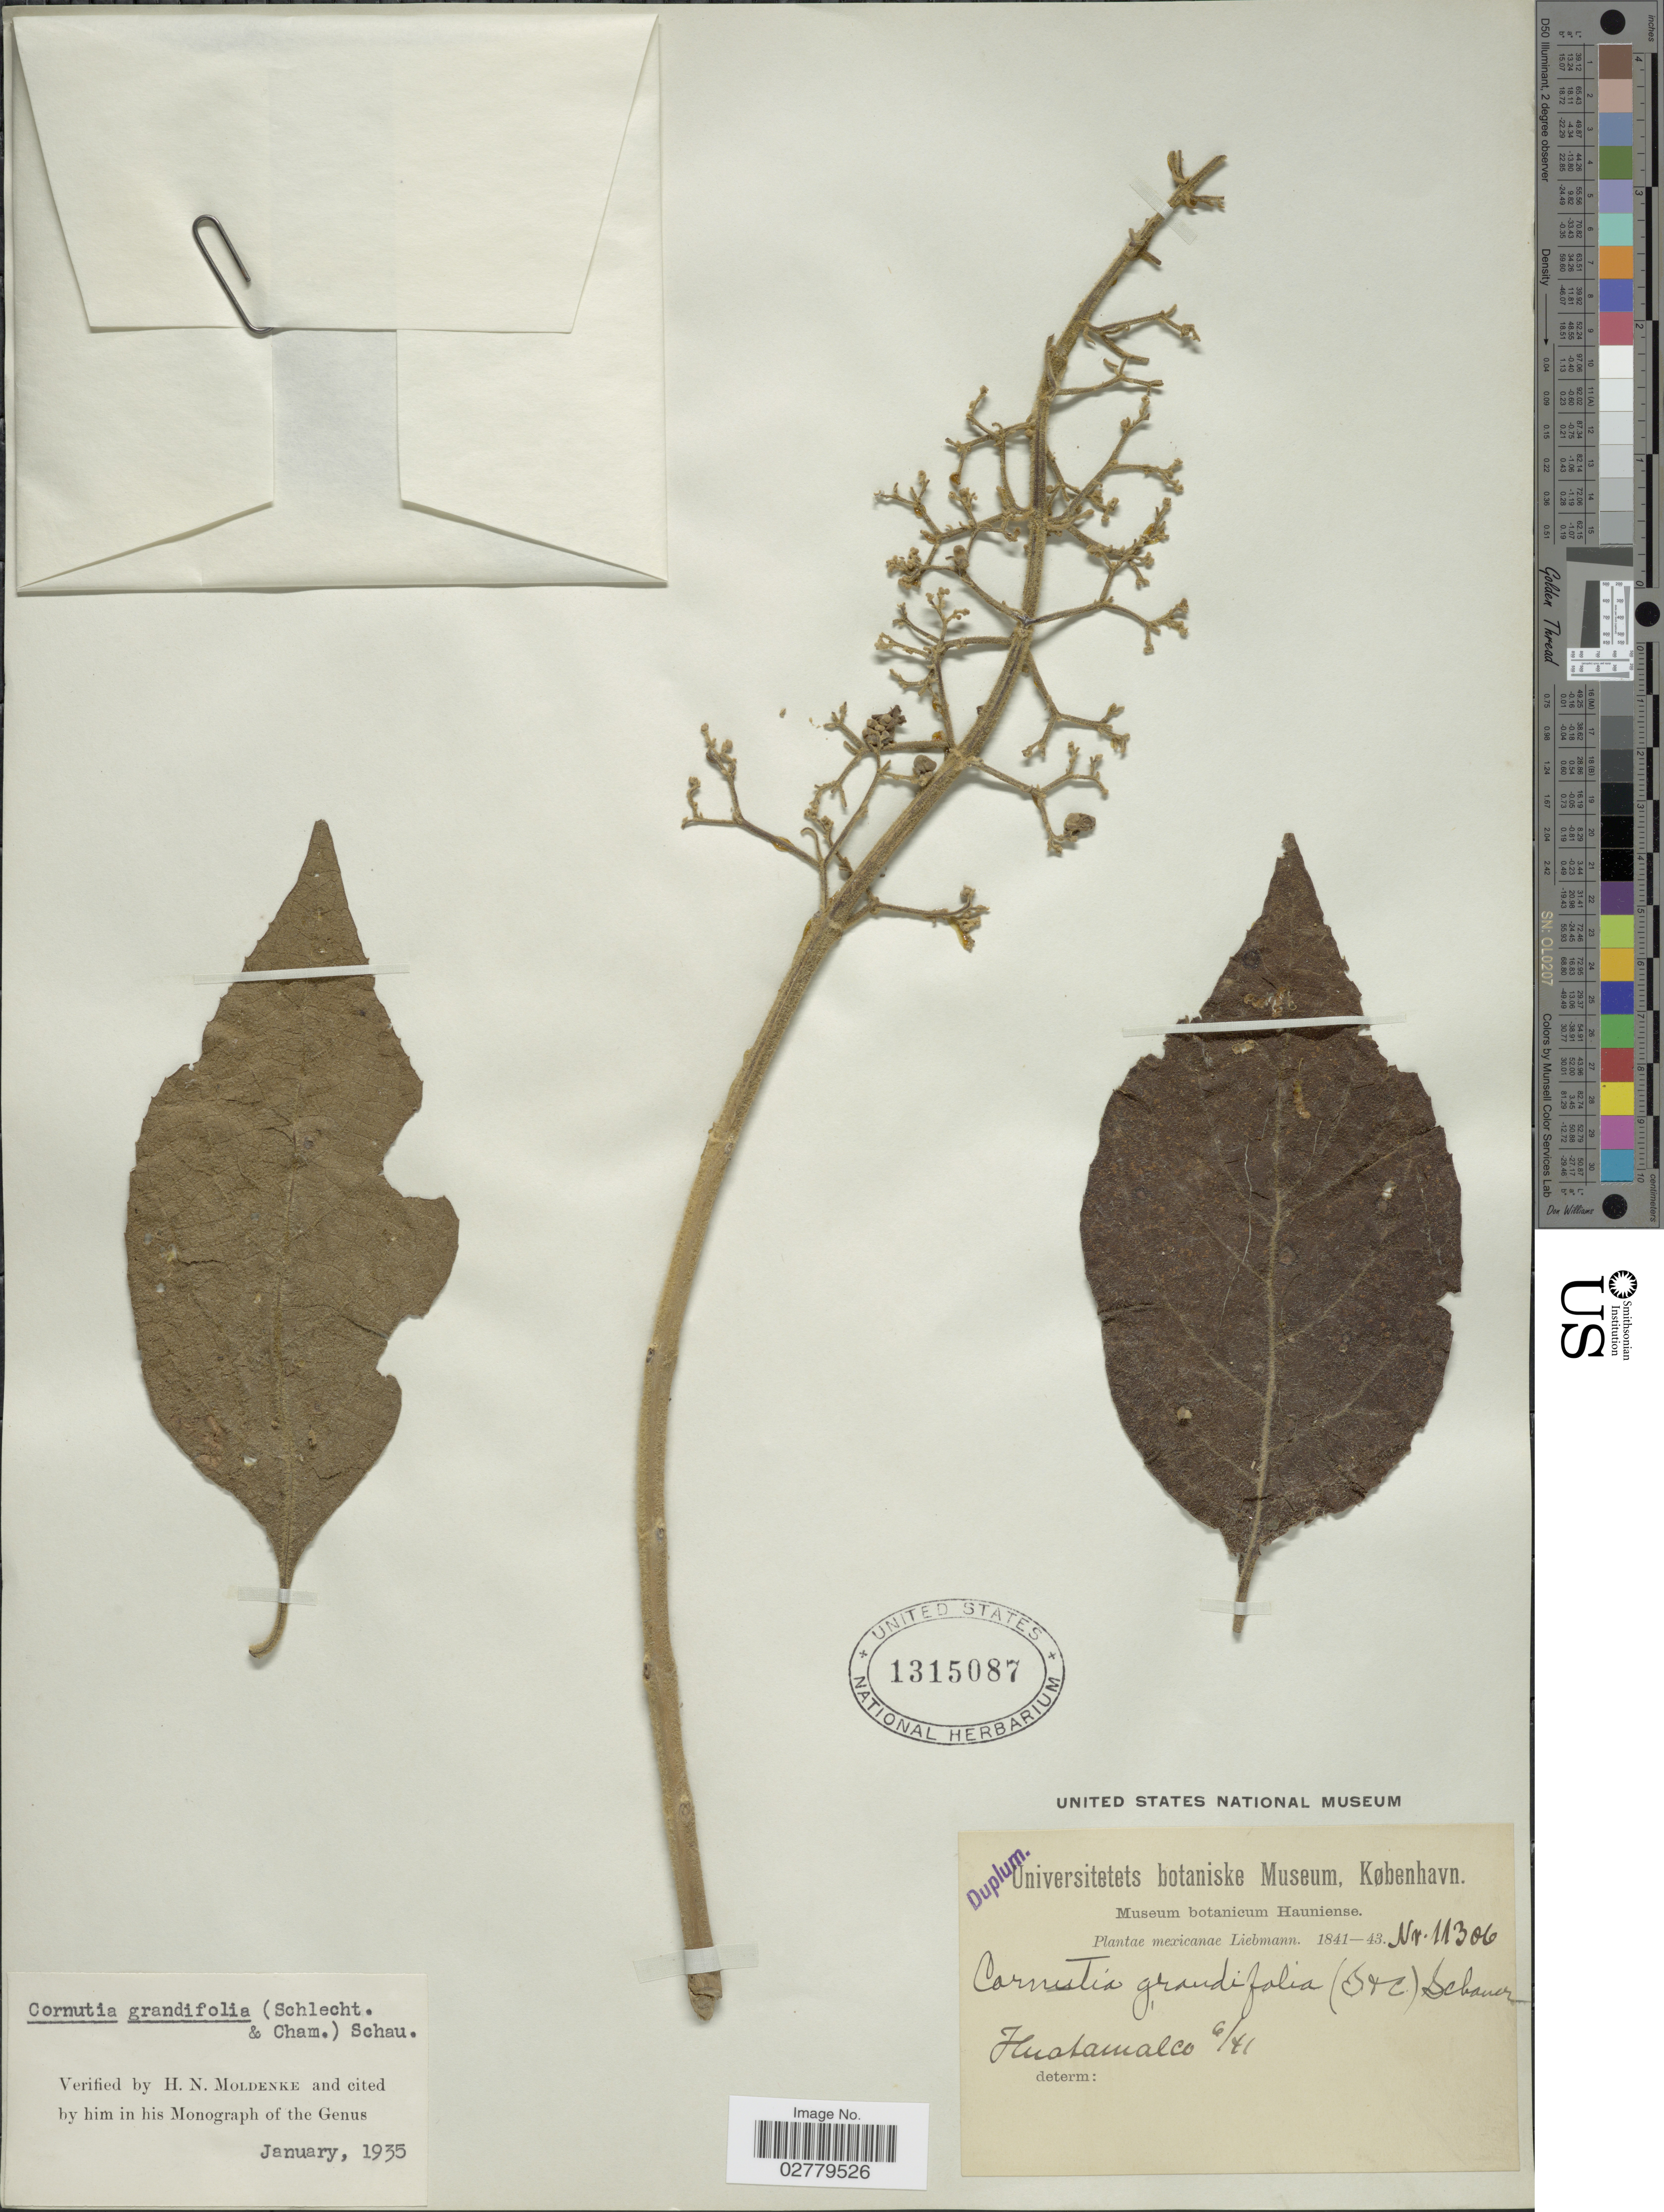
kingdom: Plantae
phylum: Tracheophyta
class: Magnoliopsida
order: Lamiales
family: Lamiaceae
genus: Cornutia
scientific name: Cornutia grandifolia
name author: (Cham. & Schltdl.) Schauer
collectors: Liebmann, --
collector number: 11306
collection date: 1841-06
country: Mexico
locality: Huatamalco.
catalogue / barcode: US 1315087